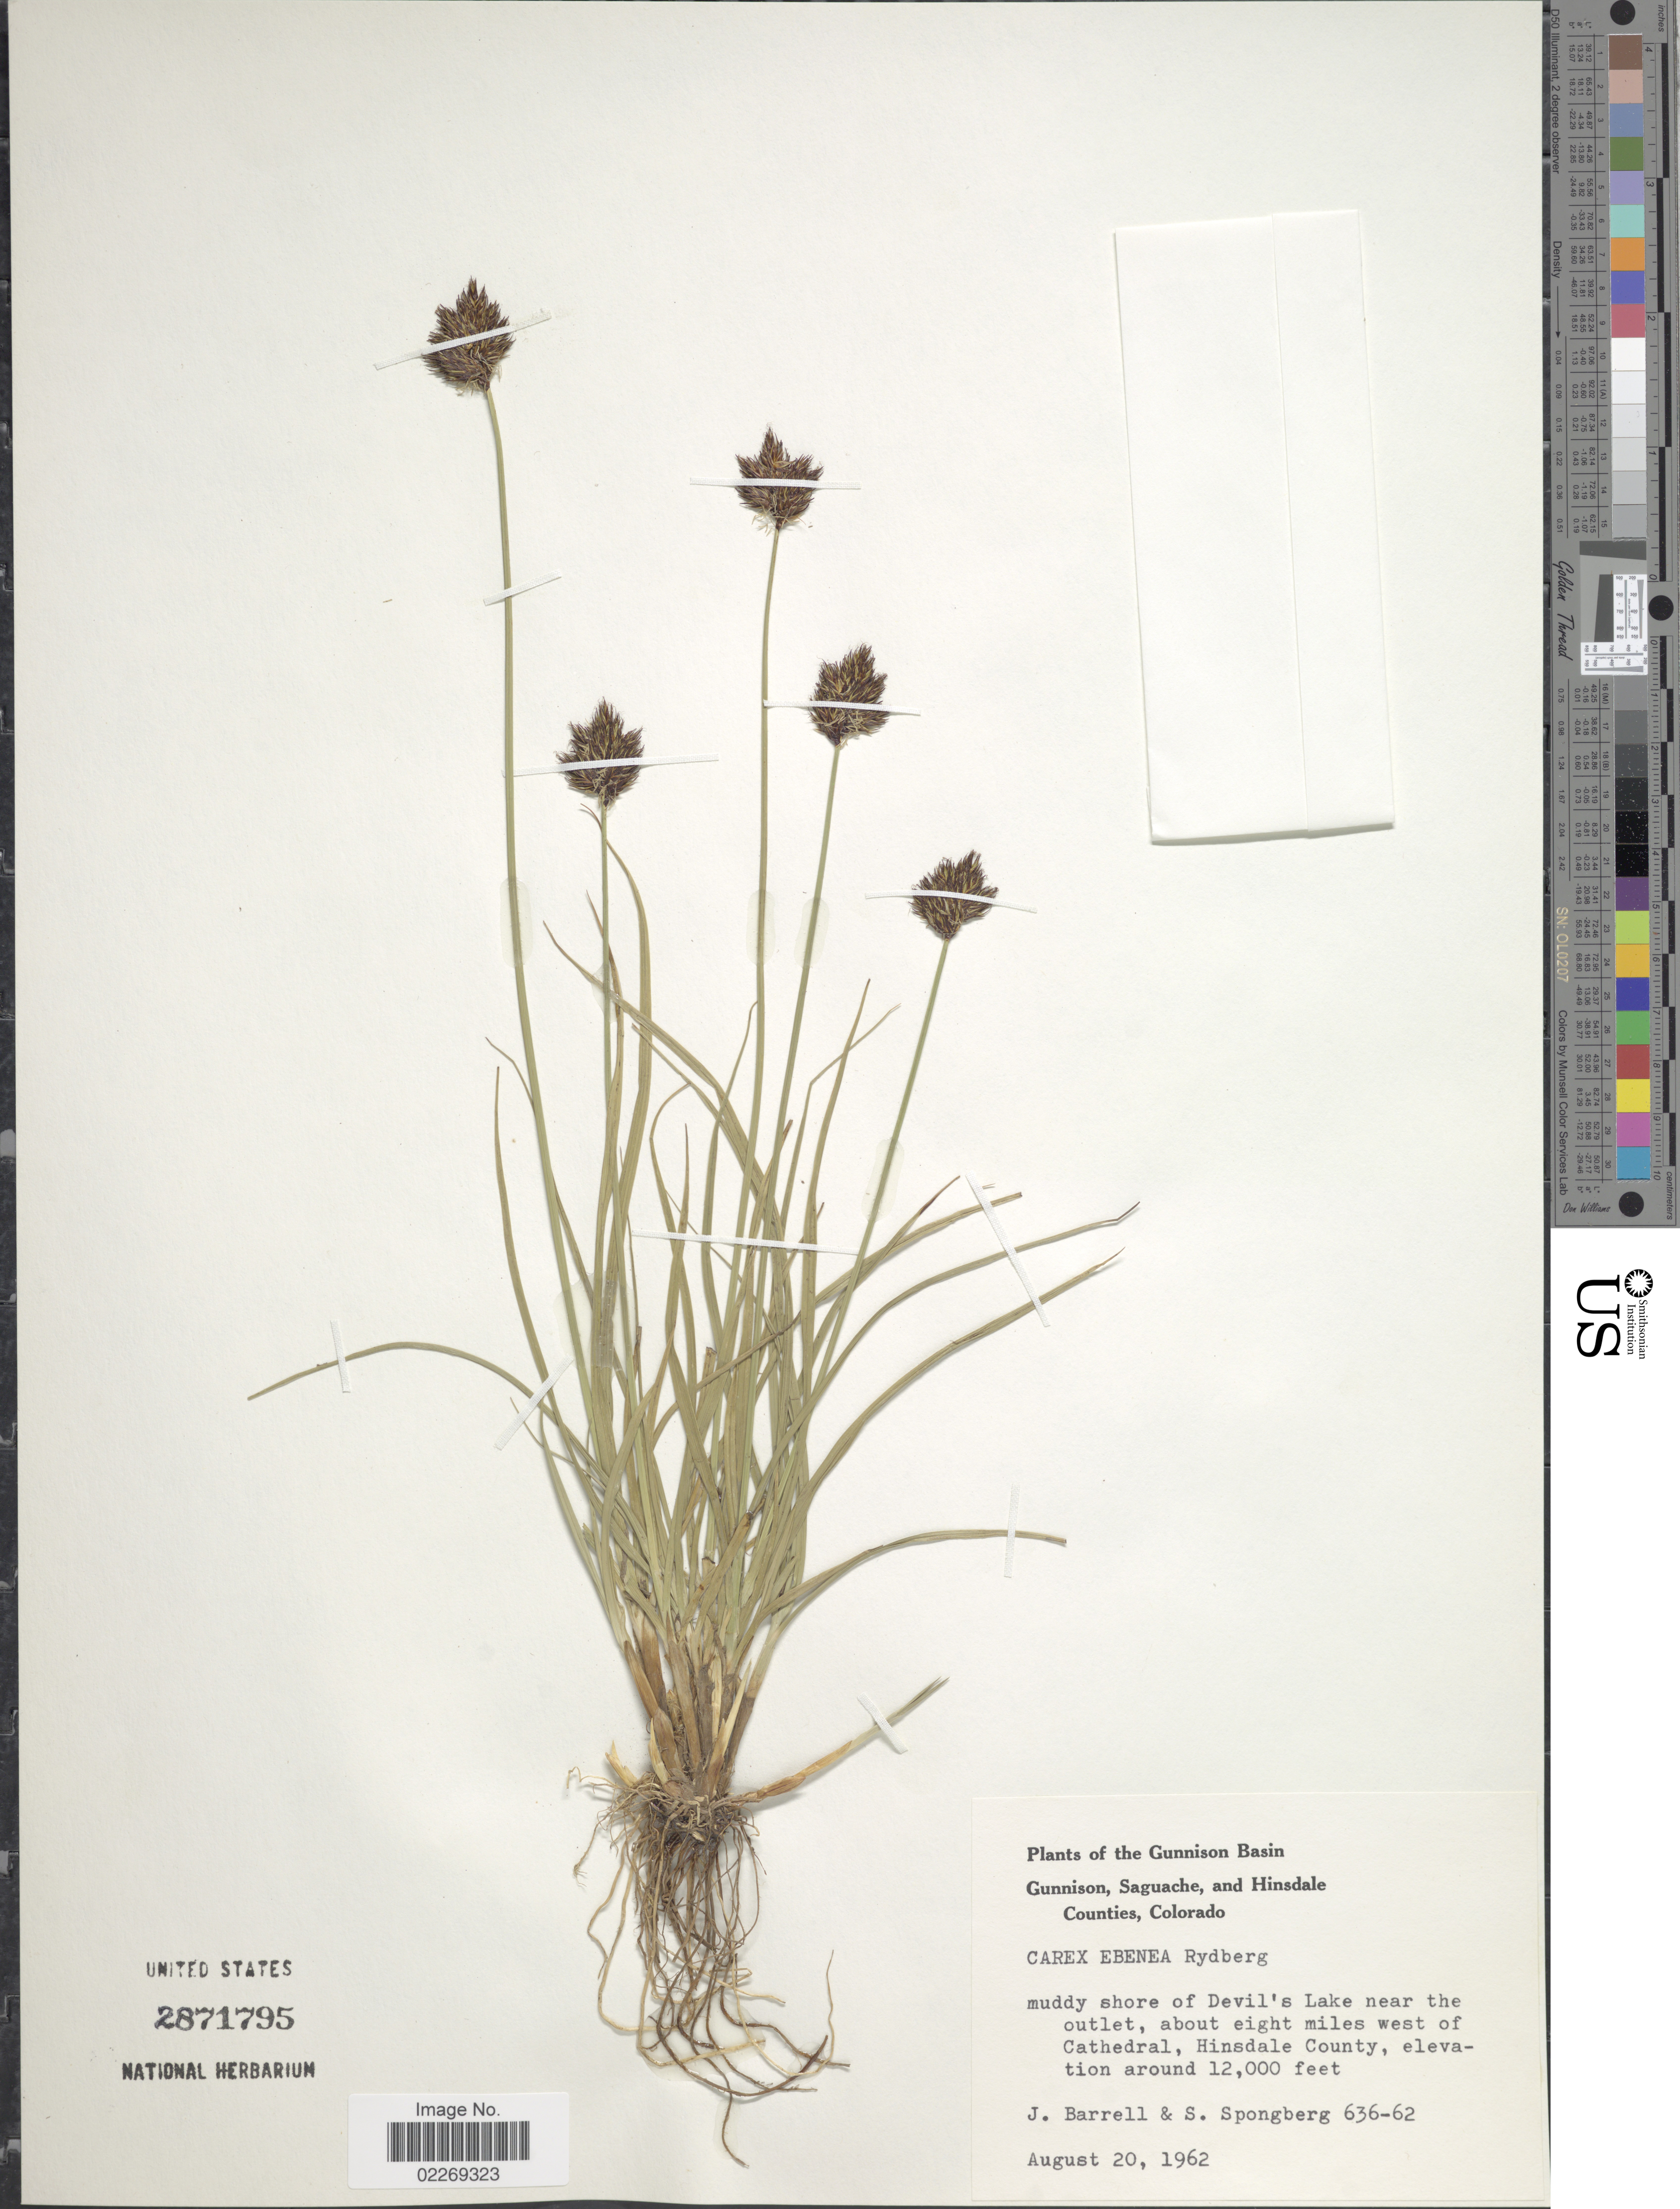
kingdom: Plantae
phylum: Tracheophyta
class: Liliopsida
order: Poales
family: Cyperaceae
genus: Carex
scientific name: Carex ebenea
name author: Rydb.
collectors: J. Barrell & S. A.Spongberg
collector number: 636-62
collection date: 1962-08-20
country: United States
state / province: Colorado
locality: Gunnison Basin. Muddy shore of Devil's Lake near the outlet, about eight miles west of Cathedral, Hinsdale County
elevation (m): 3658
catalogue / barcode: US 2871795